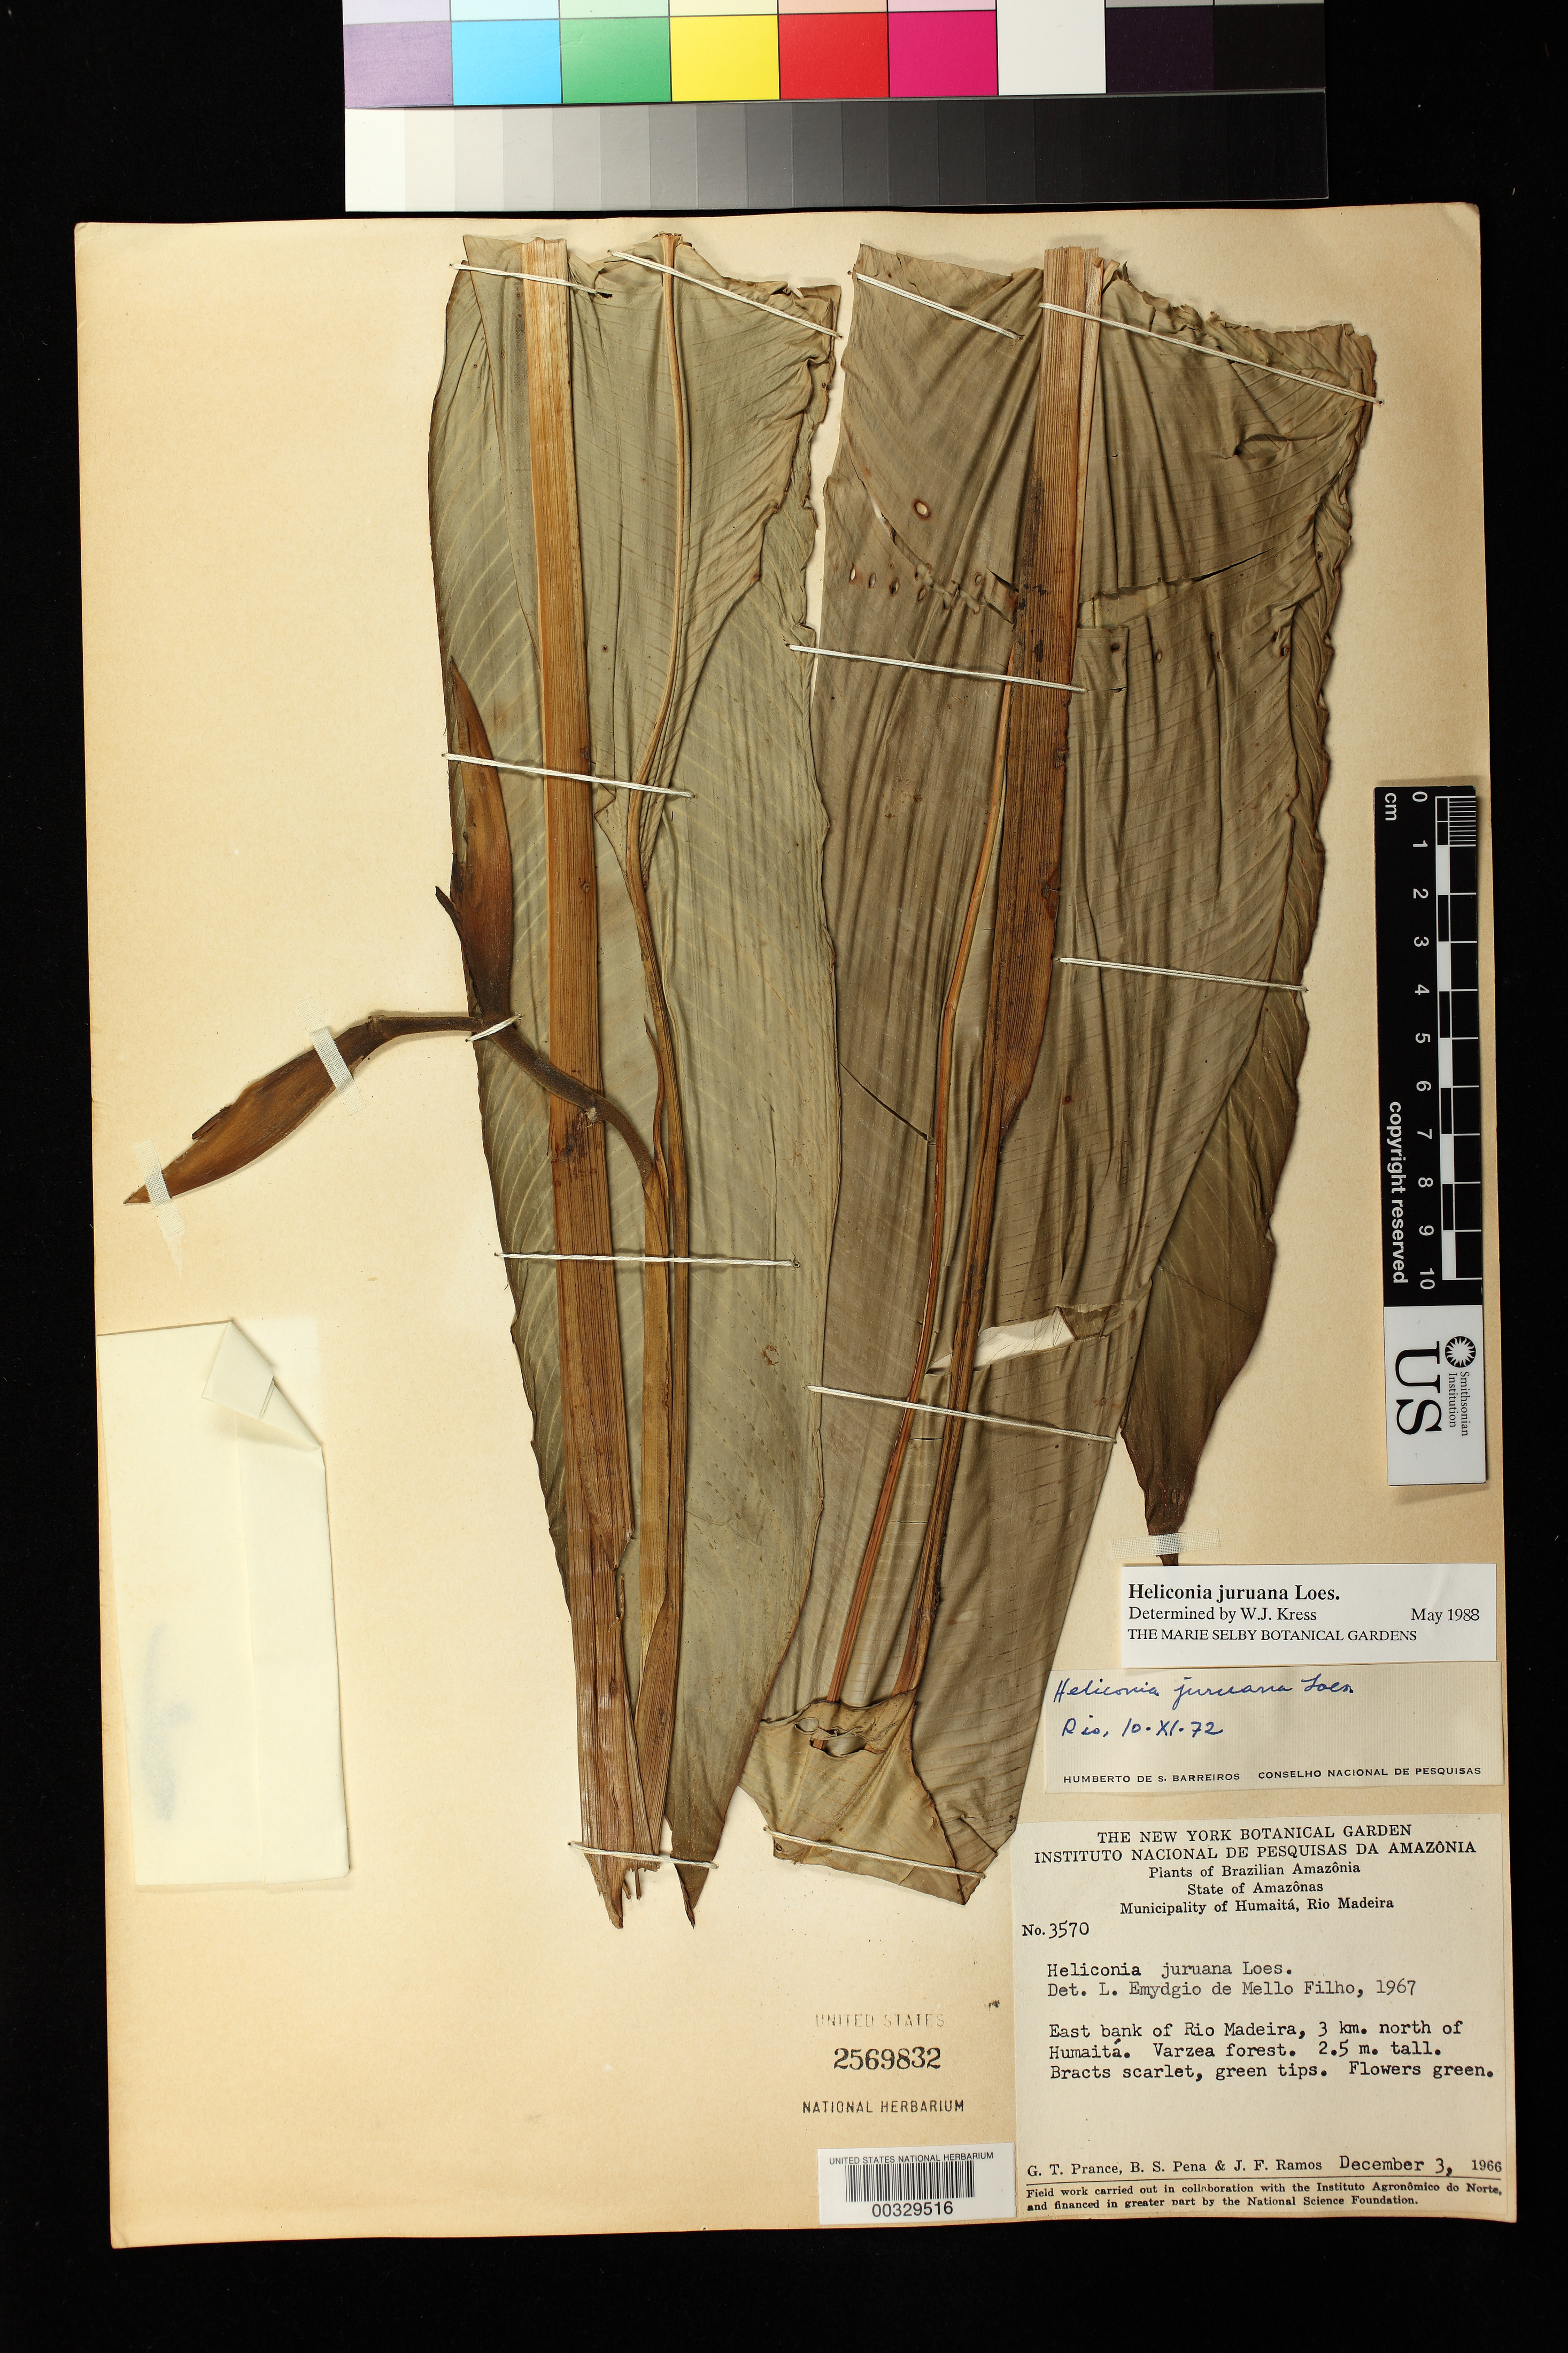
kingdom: Plantae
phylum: Tracheophyta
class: Liliopsida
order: Zingiberales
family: Heliconiaceae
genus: Heliconia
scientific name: Heliconia juruana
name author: Loes.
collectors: G. T. Prance, B. S. Pena & J. F. Ramos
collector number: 3570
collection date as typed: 03 Dec 1966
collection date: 1966-12-03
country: Brazil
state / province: Amazonas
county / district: Humaitá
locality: Mun of humaita, rio madeira, e bank of rio madeira, 3 km n of humaita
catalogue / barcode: US 2569832